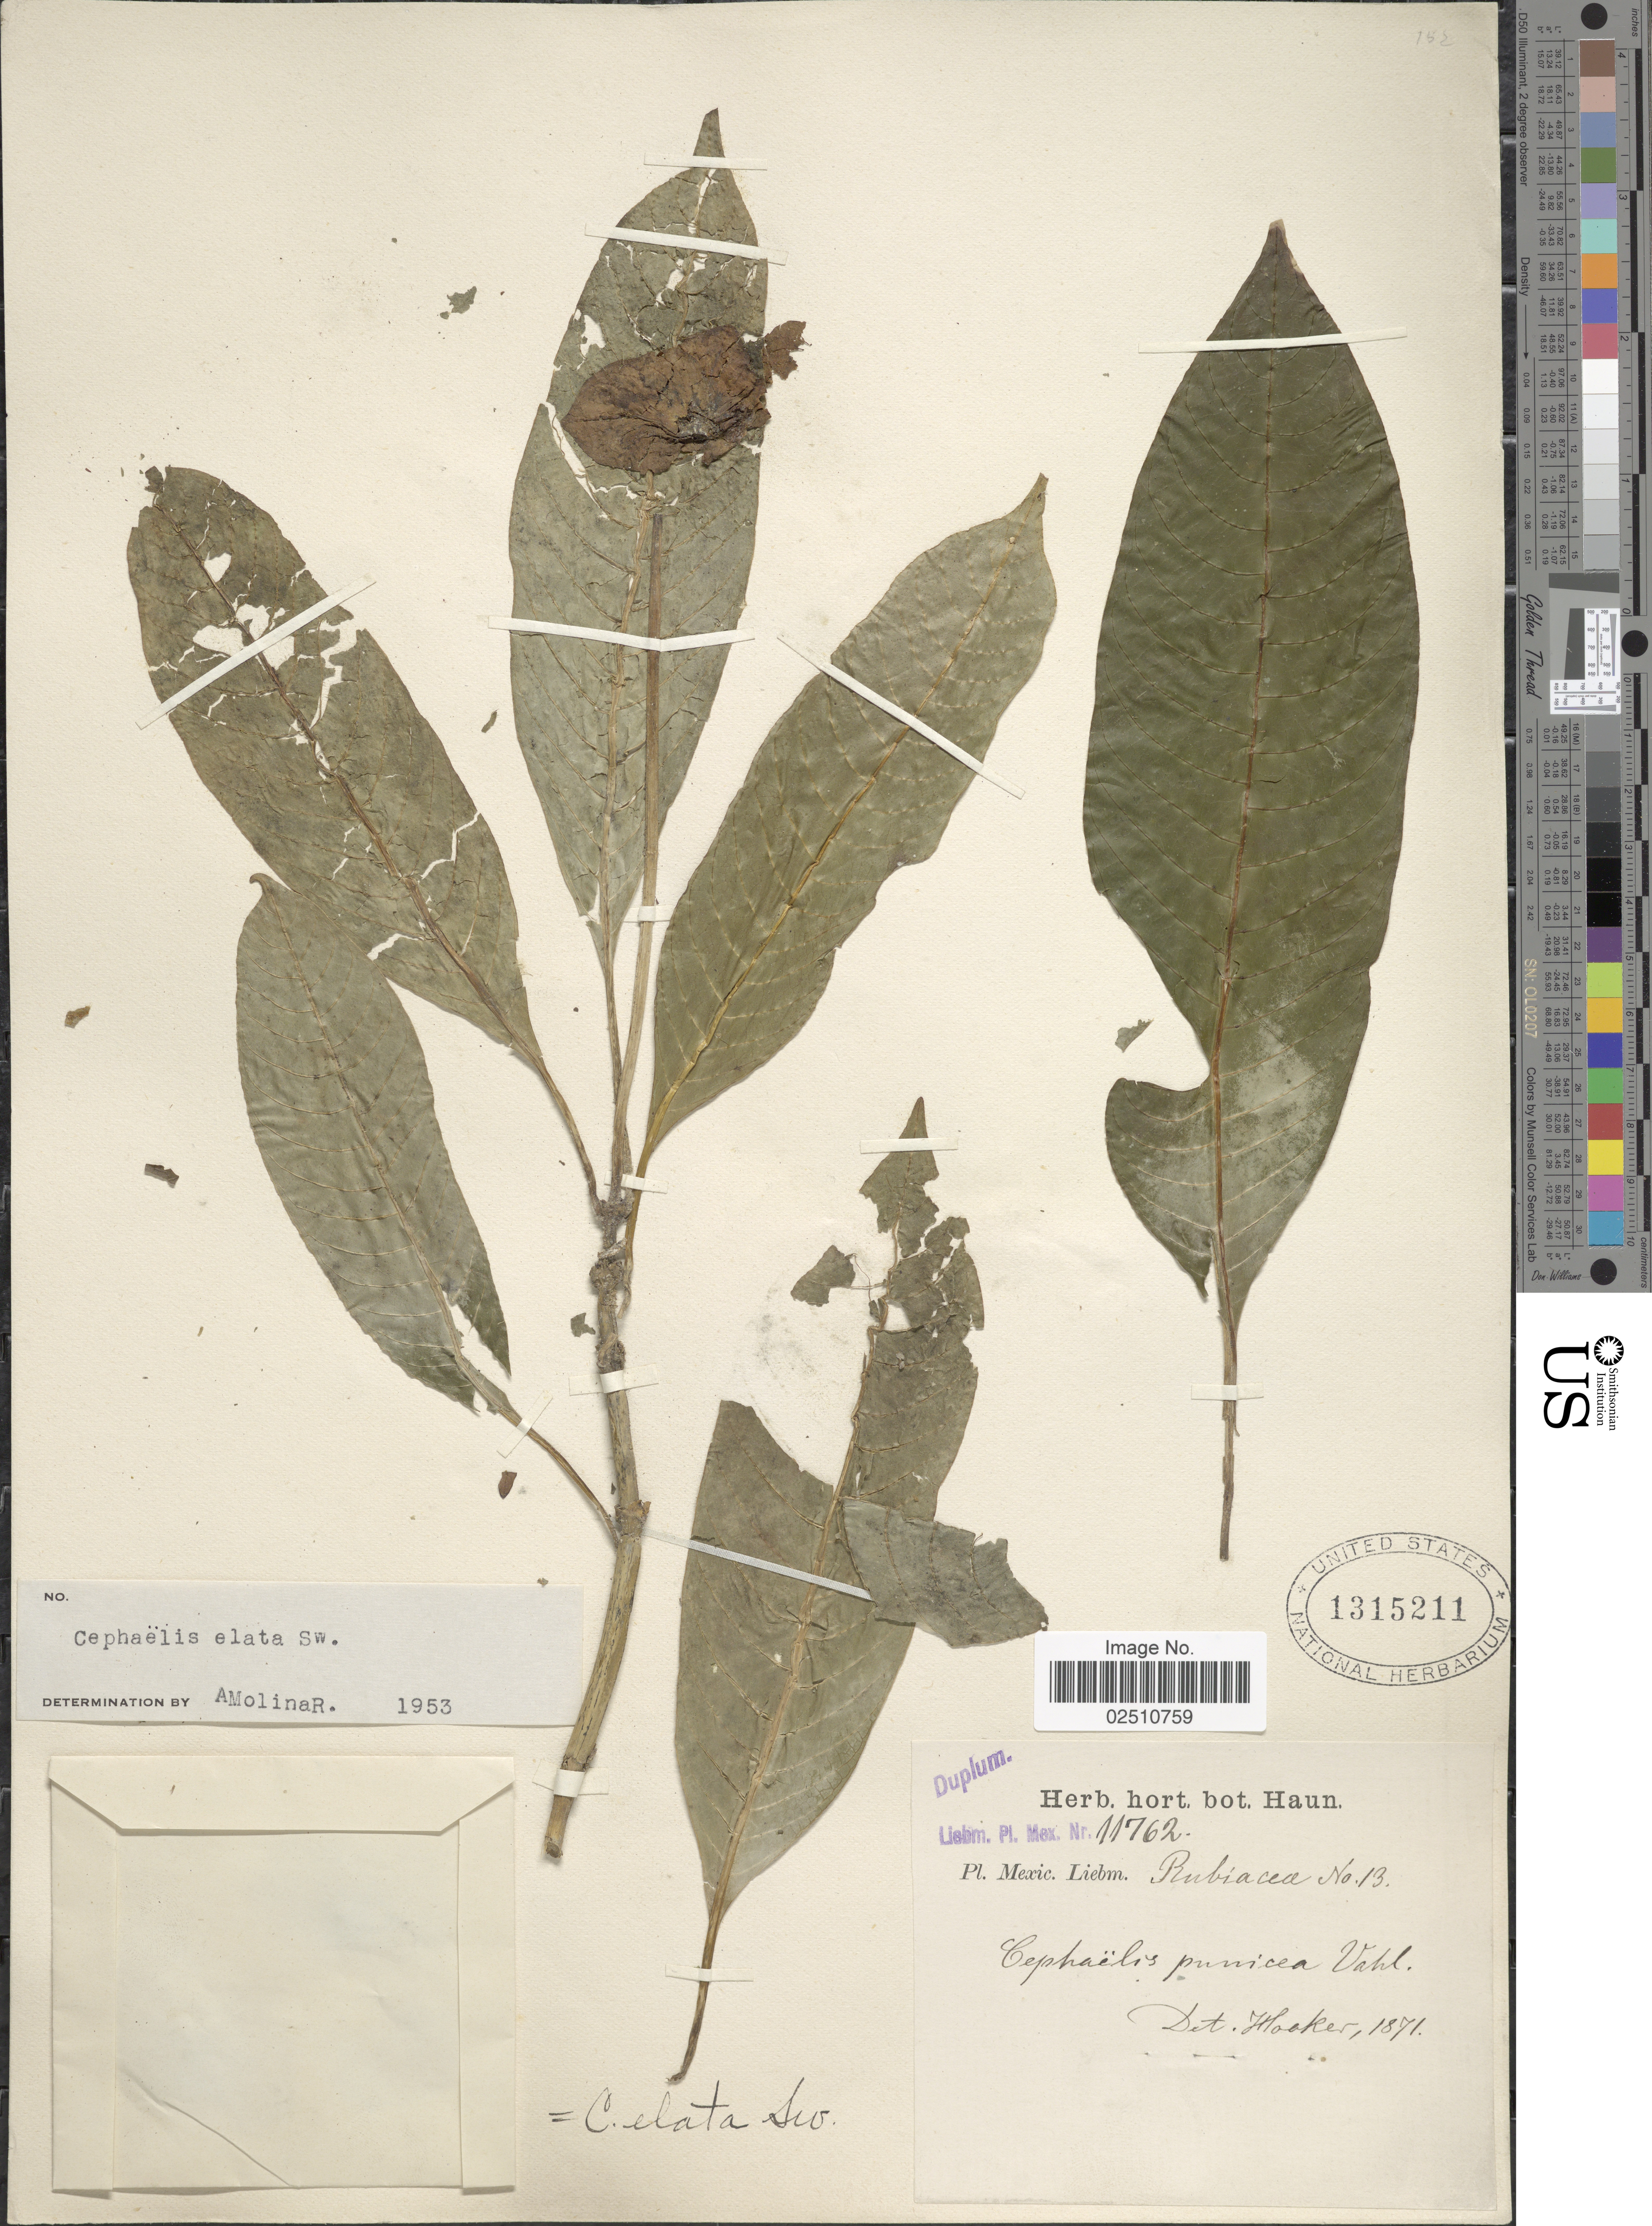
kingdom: Plantae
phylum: Tracheophyta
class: Magnoliopsida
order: Gentianales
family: Rubiaceae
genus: Psychotria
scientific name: Psychotria elata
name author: (Sw.) Hammel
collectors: Liebmann, --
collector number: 11762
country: Mexico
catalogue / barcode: US 1315211